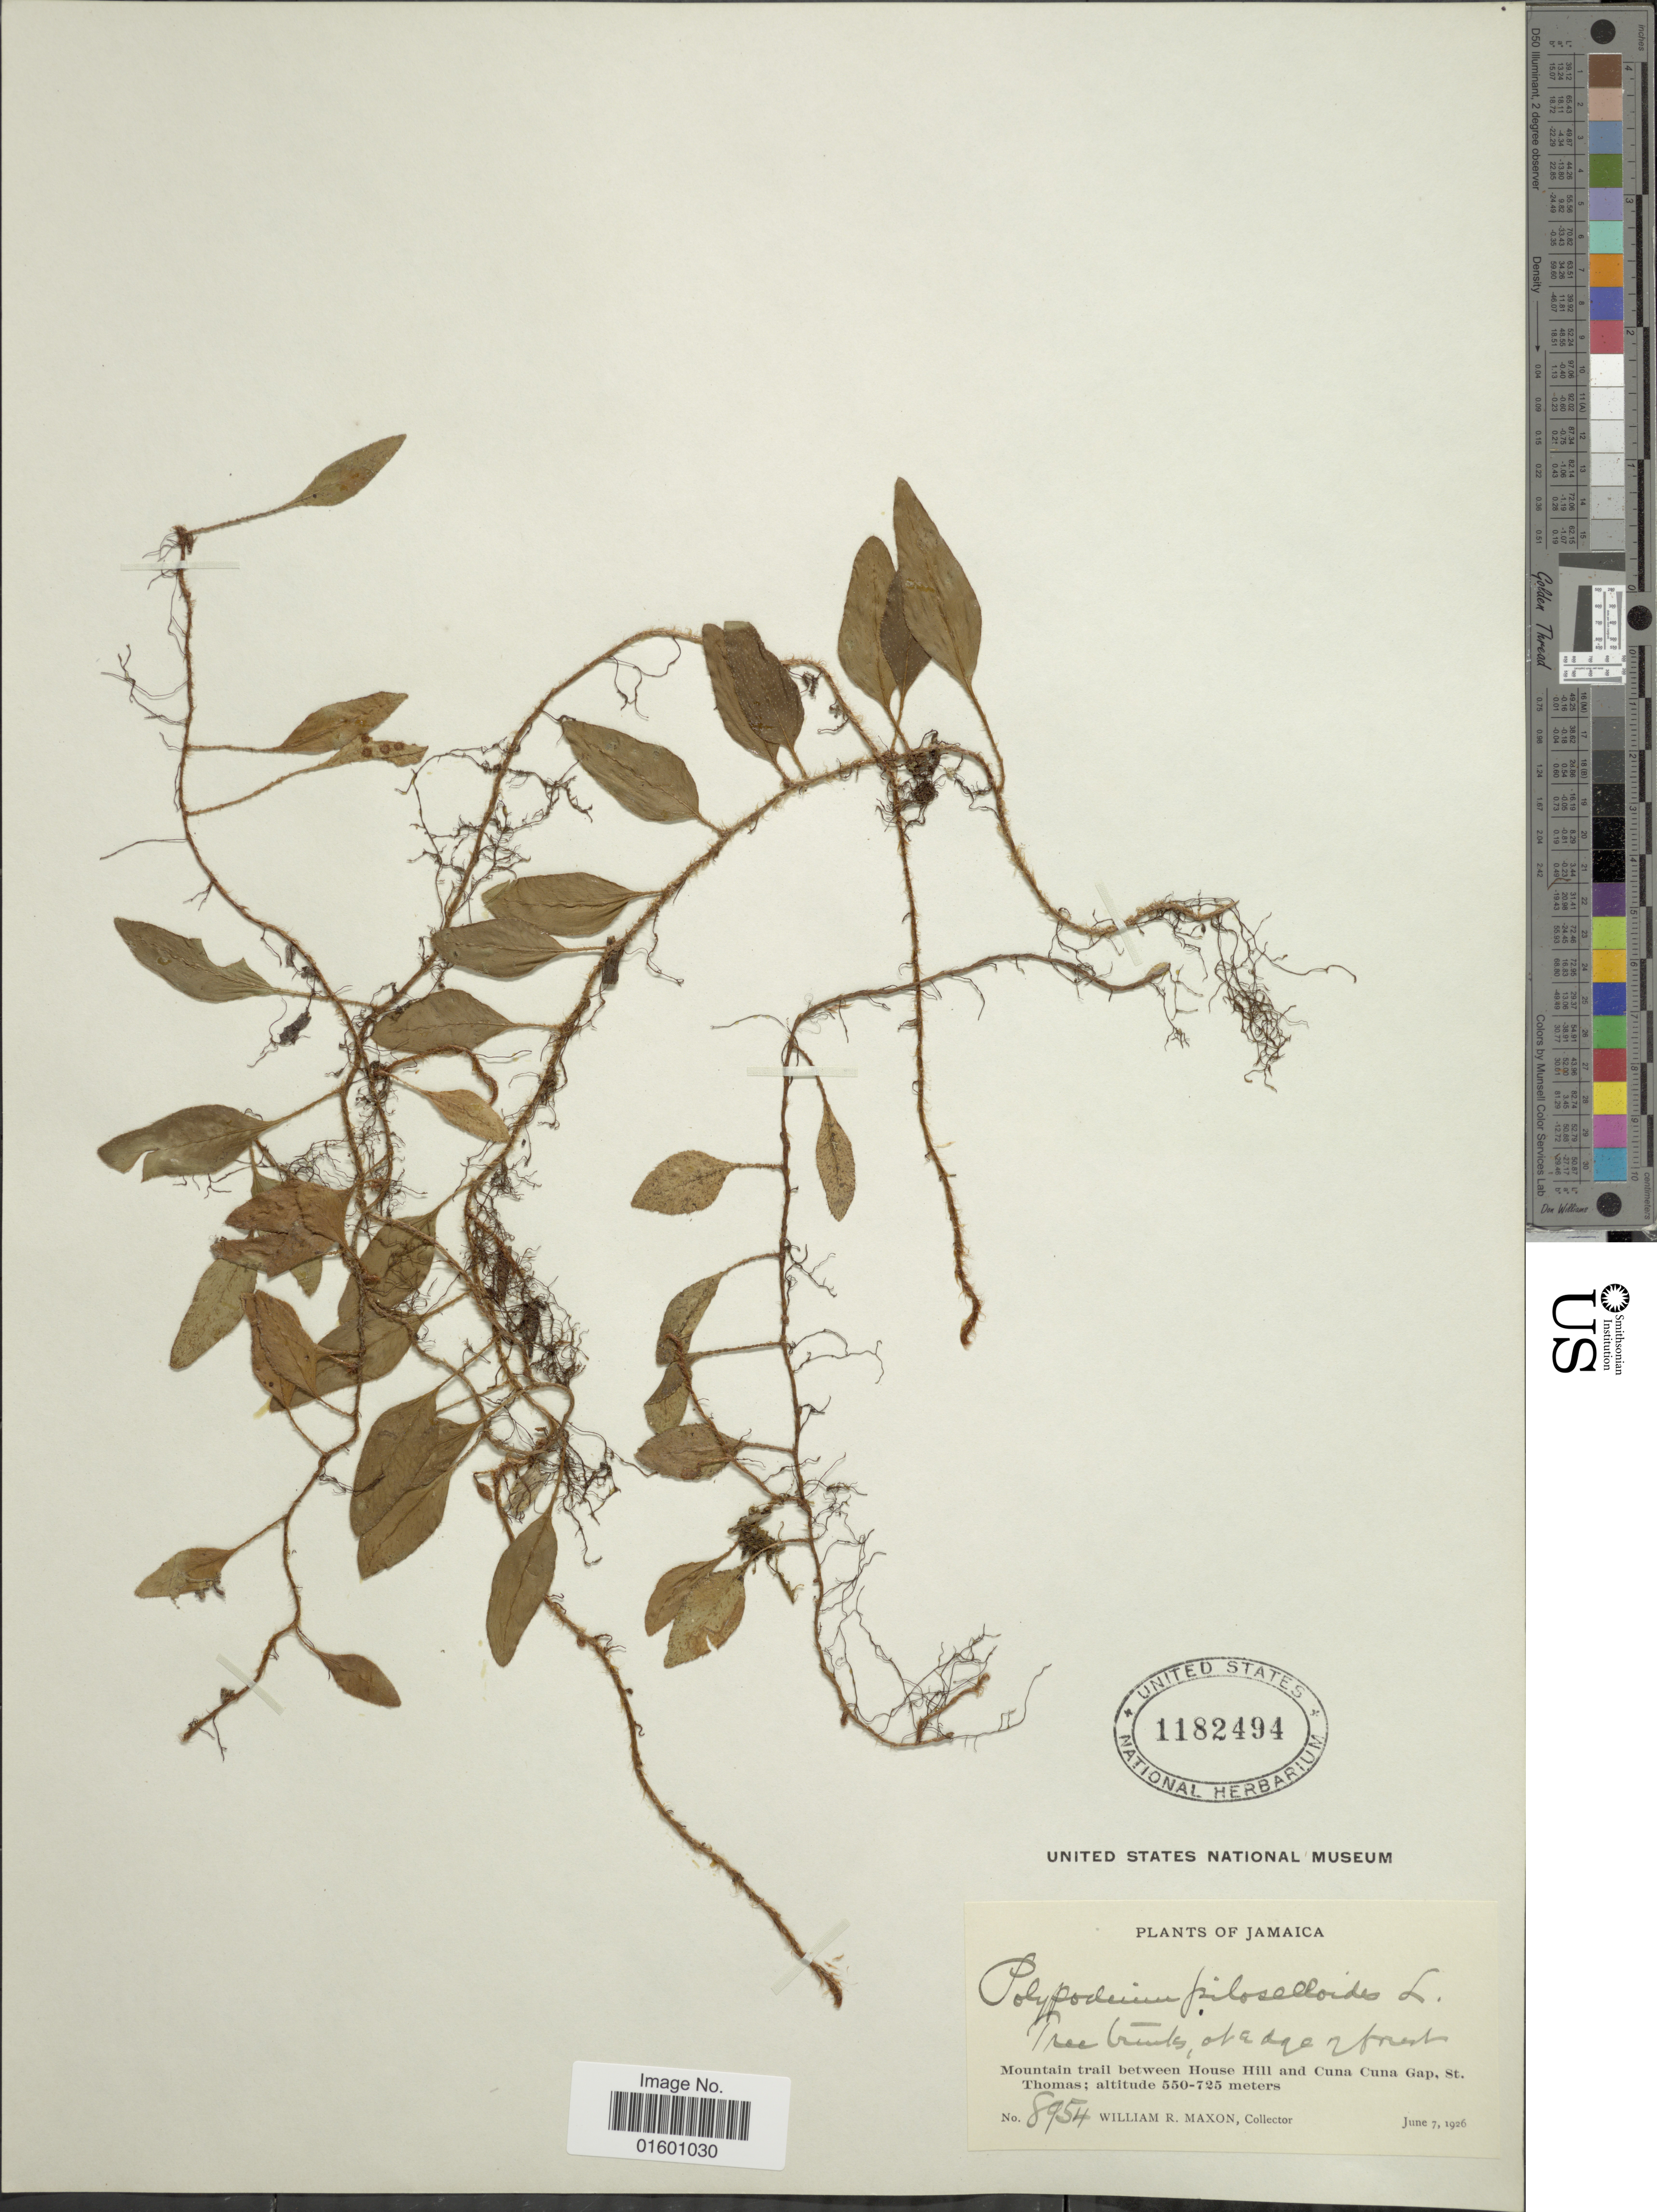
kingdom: Plantae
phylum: Tracheophyta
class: Polypodiopsida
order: Polypodiales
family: Polypodiaceae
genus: Microgramma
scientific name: Microgramma piloselloides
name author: (L.) Copel.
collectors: W. R. Maxon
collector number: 8954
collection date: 1926-06-07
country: Jamaica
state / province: Saint Thomas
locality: Mountain trail between House Hill and Cuna Cuna Gap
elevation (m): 550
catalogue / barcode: US 1182494